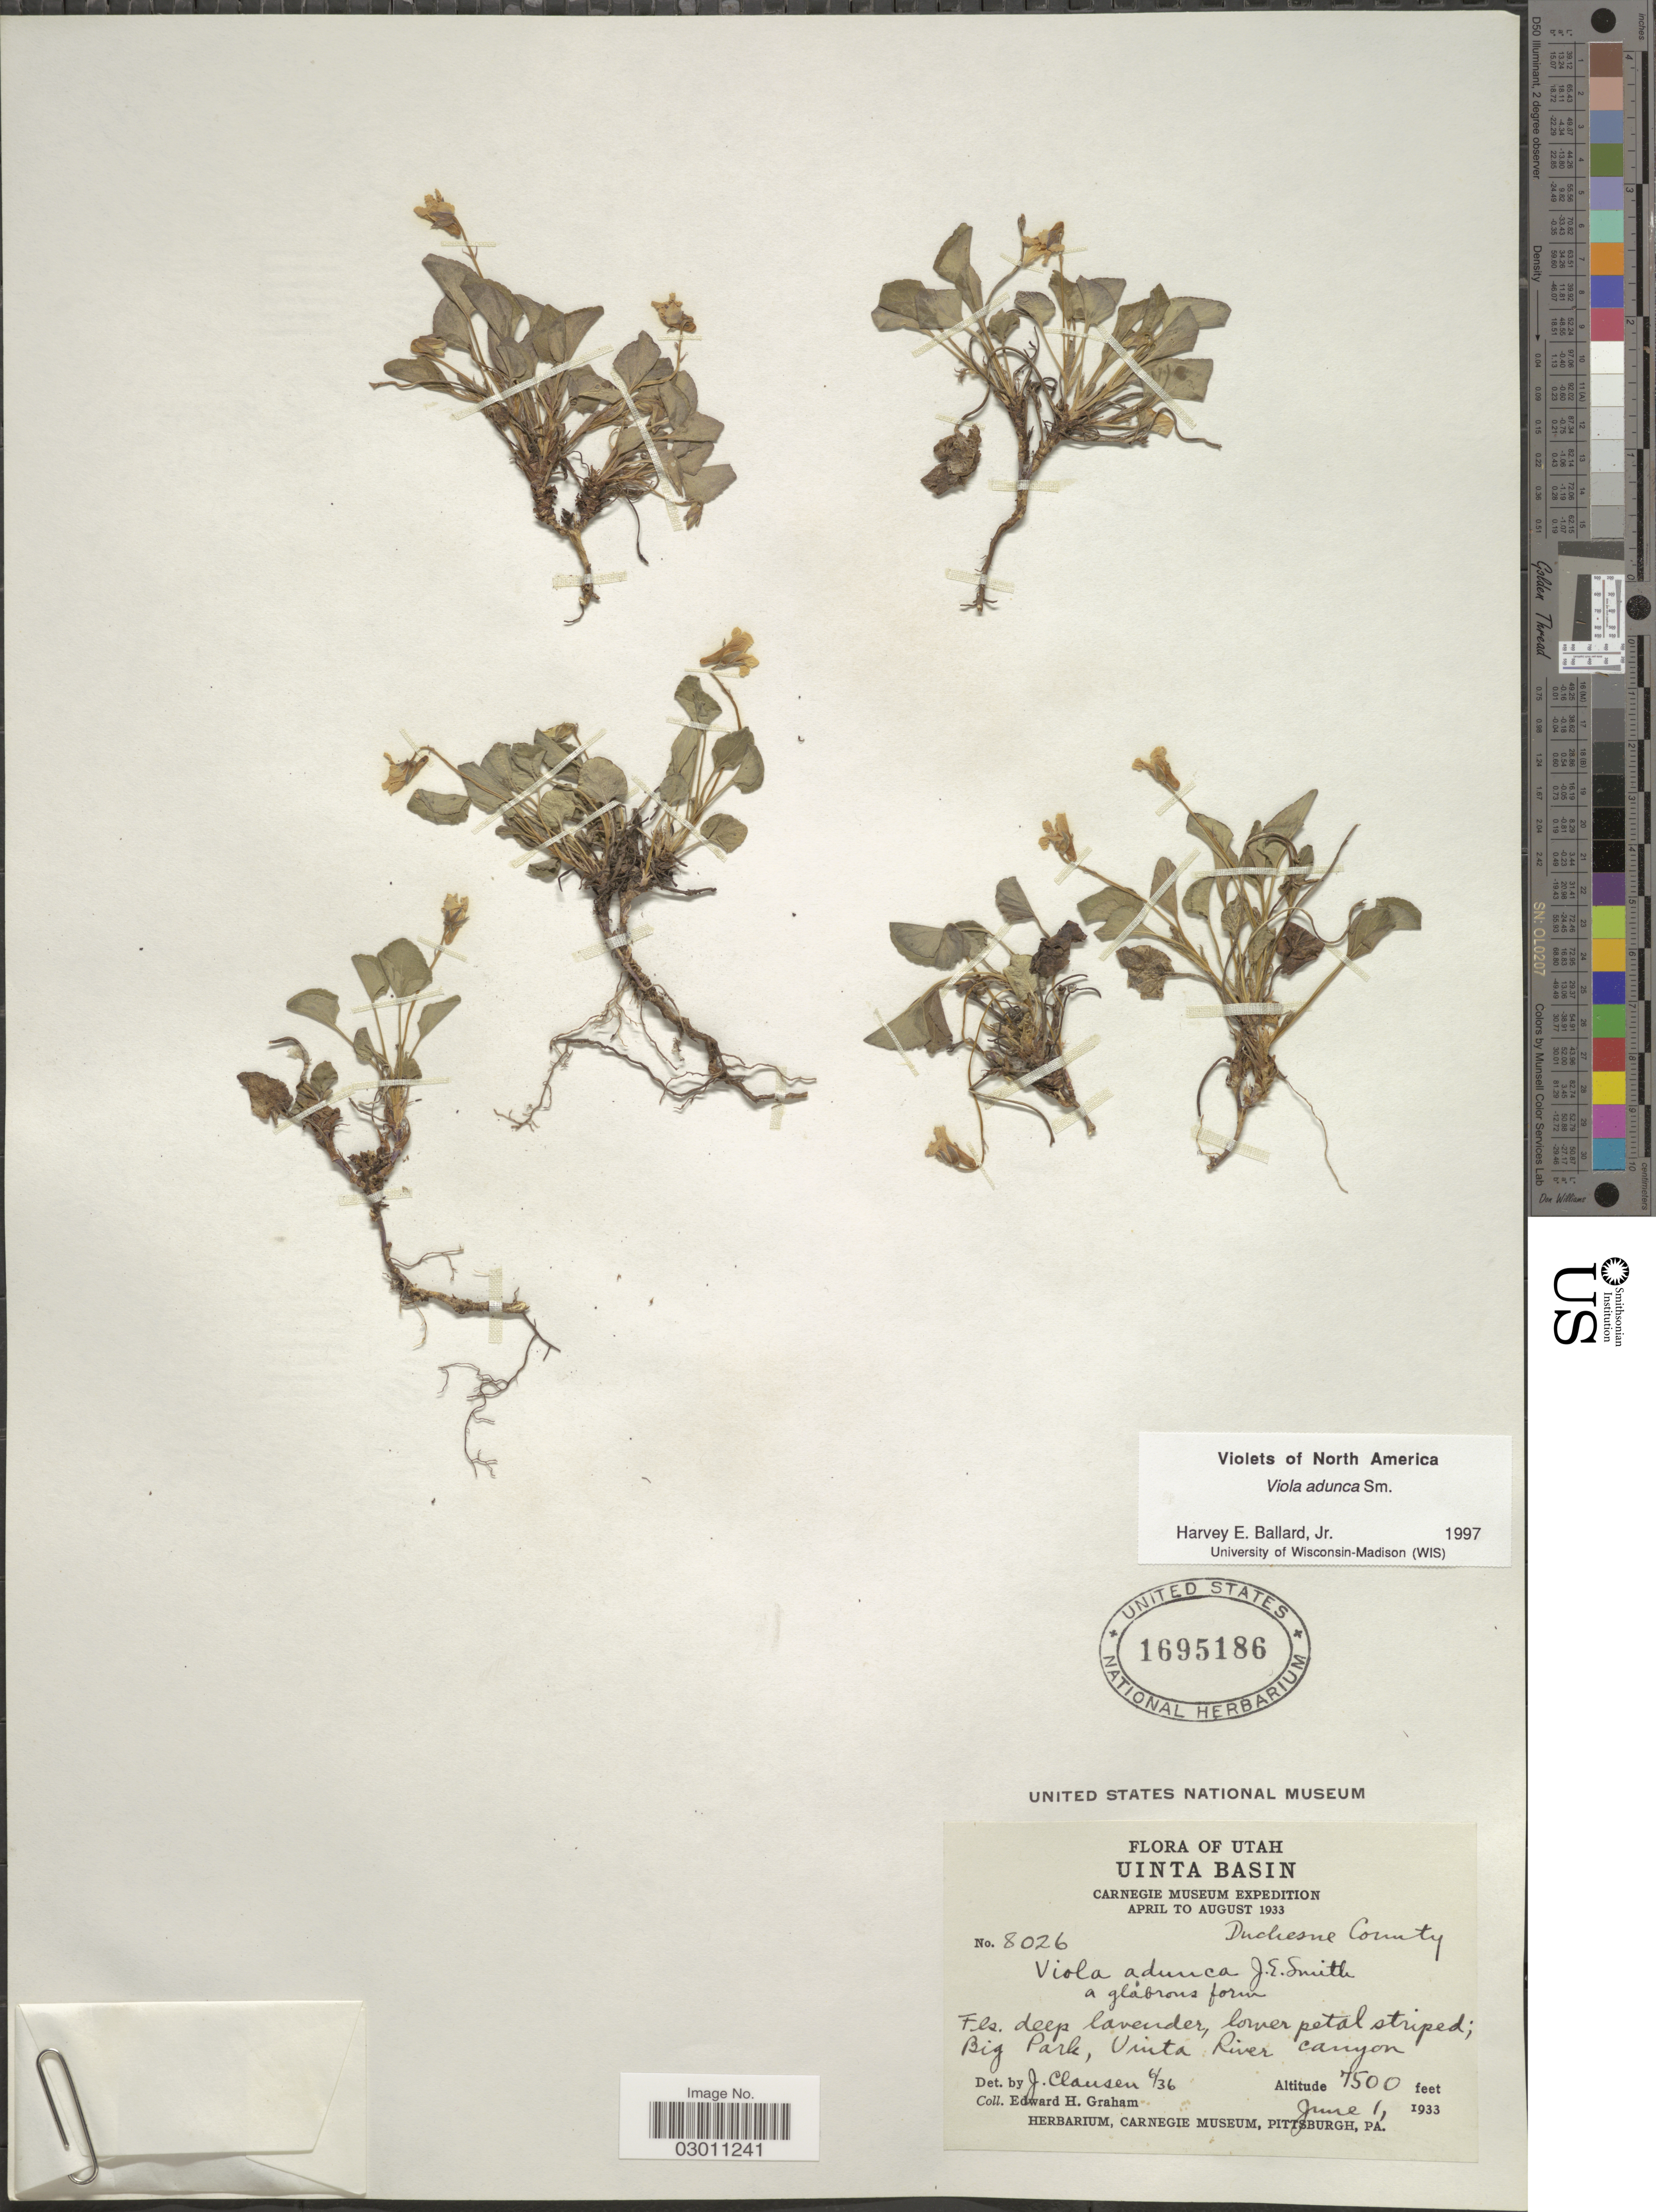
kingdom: Plantae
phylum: Tracheophyta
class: Magnoliopsida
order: Malpighiales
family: Violaceae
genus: Viola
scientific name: Viola adunca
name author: Sm.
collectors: E. H. Graham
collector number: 8026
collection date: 1933-06-01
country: United States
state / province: Utah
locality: Uinta Basin. Big Park, Uinta River canyon.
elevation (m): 2286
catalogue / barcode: US 1695186